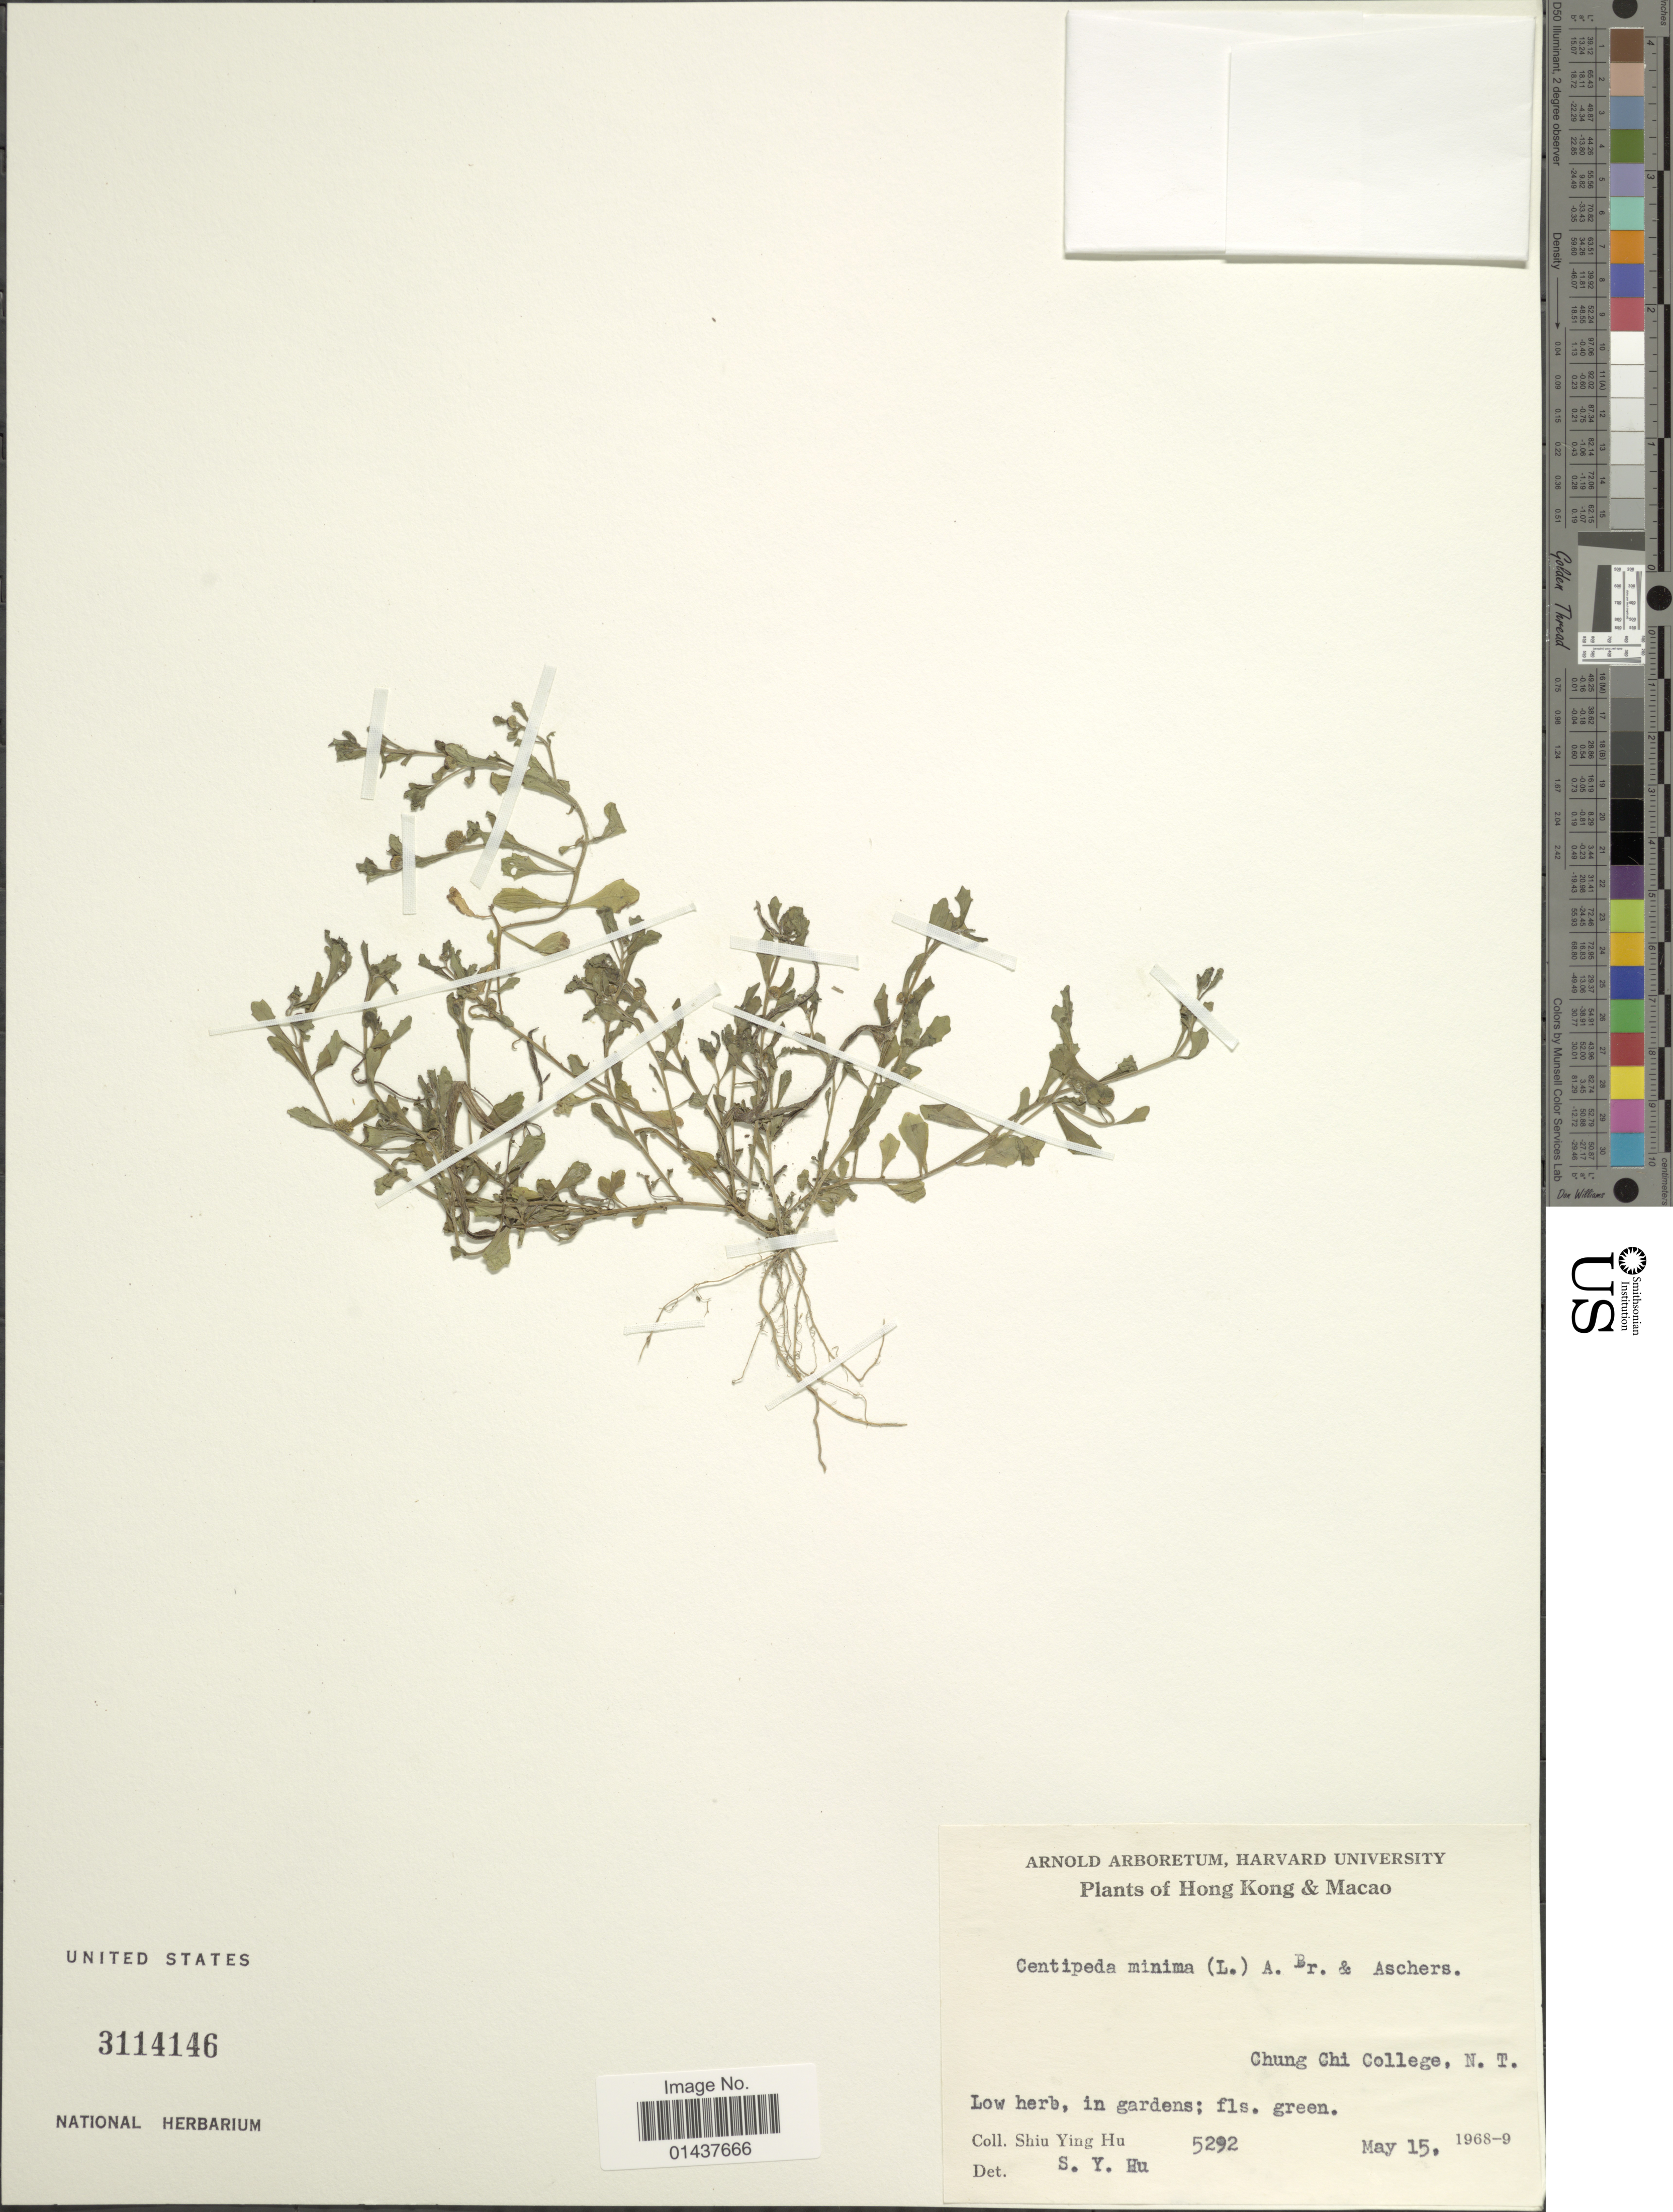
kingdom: Plantae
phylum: Tracheophyta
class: Magnoliopsida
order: Asterales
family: Asteraceae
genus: Centipeda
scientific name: Centipeda minima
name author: (L.) A. Braun & Asch.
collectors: S. Y. Hu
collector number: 5292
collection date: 1968-05-15/1969-05-15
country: China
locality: Hong Kong & Macao, Chung Chi College, N.T.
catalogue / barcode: US 3114146